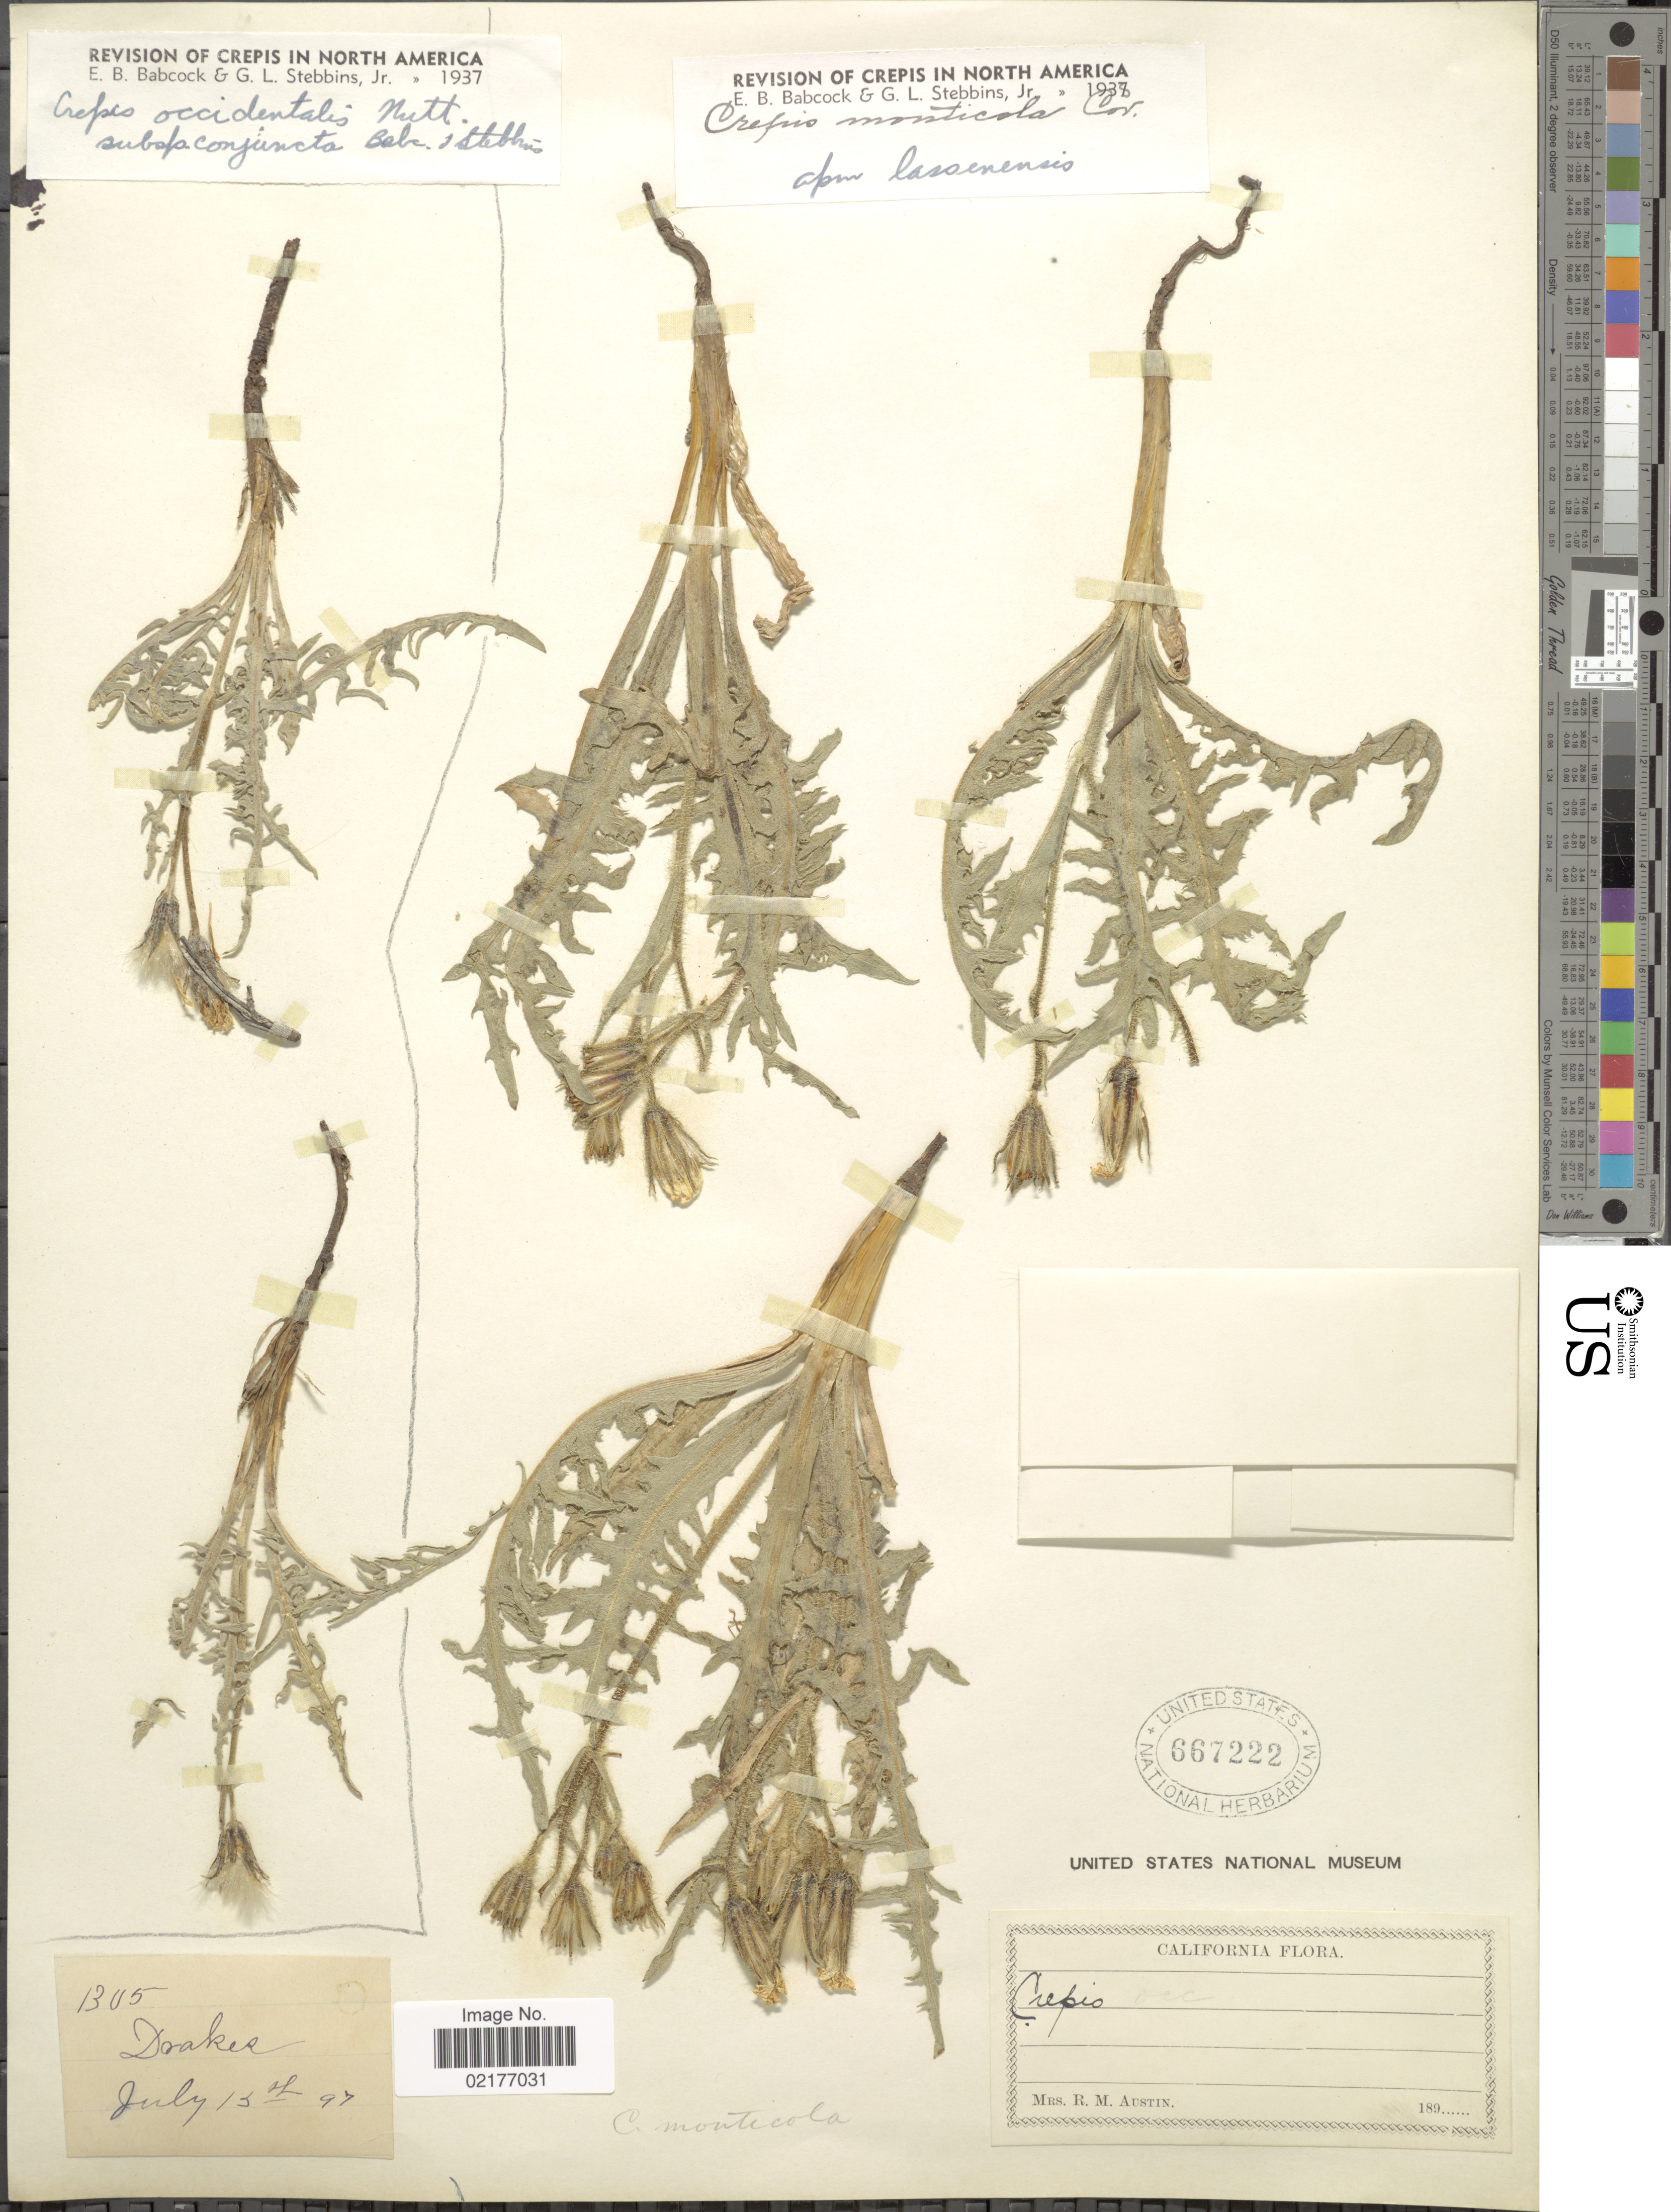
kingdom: Plantae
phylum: Tracheophyta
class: Magnoliopsida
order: Asterales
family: Asteraceae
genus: Crepis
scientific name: Crepis monticola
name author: Coville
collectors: R. Austin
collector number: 1305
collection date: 1897-07-13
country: United States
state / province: California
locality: Drakes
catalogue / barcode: US 667222